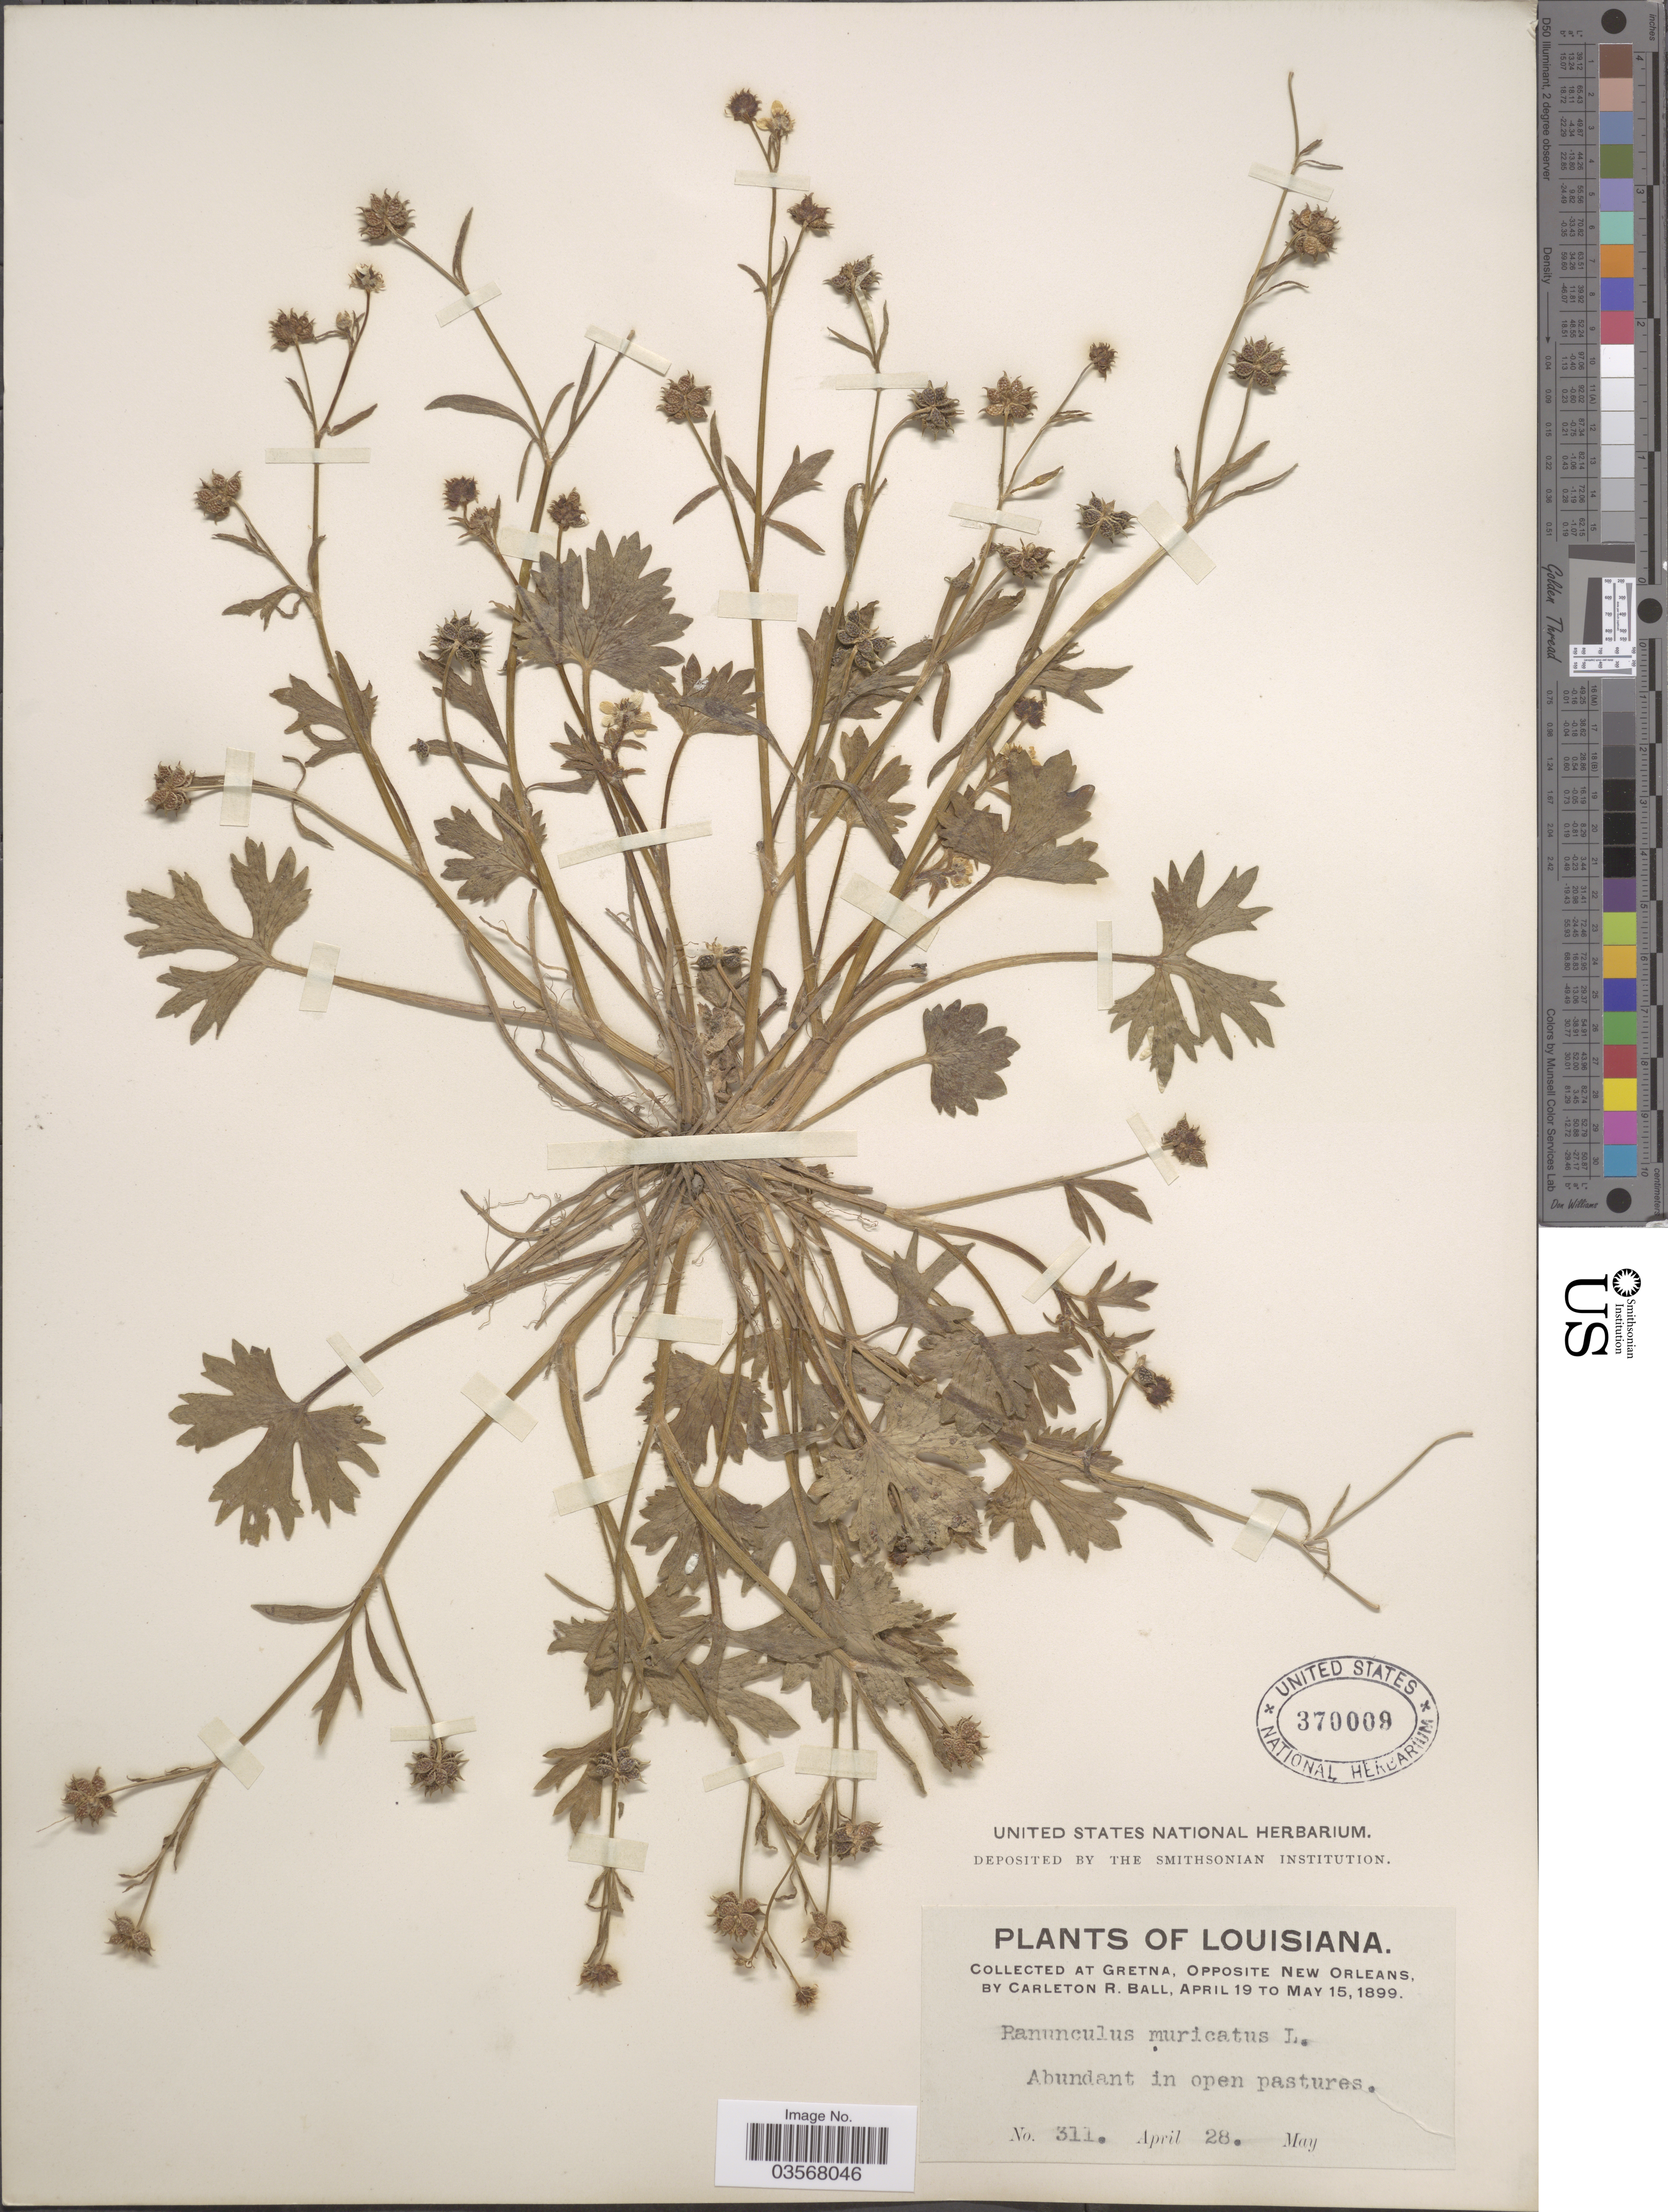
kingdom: Plantae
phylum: Tracheophyta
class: Magnoliopsida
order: Ranunculales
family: Ranunculaceae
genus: Ranunculus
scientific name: Ranunculus muricatus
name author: L.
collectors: C. R. Ball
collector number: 311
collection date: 1899-04-28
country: United States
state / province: Louisiana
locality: Gretna, opposite New Orleans.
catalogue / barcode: US 370009